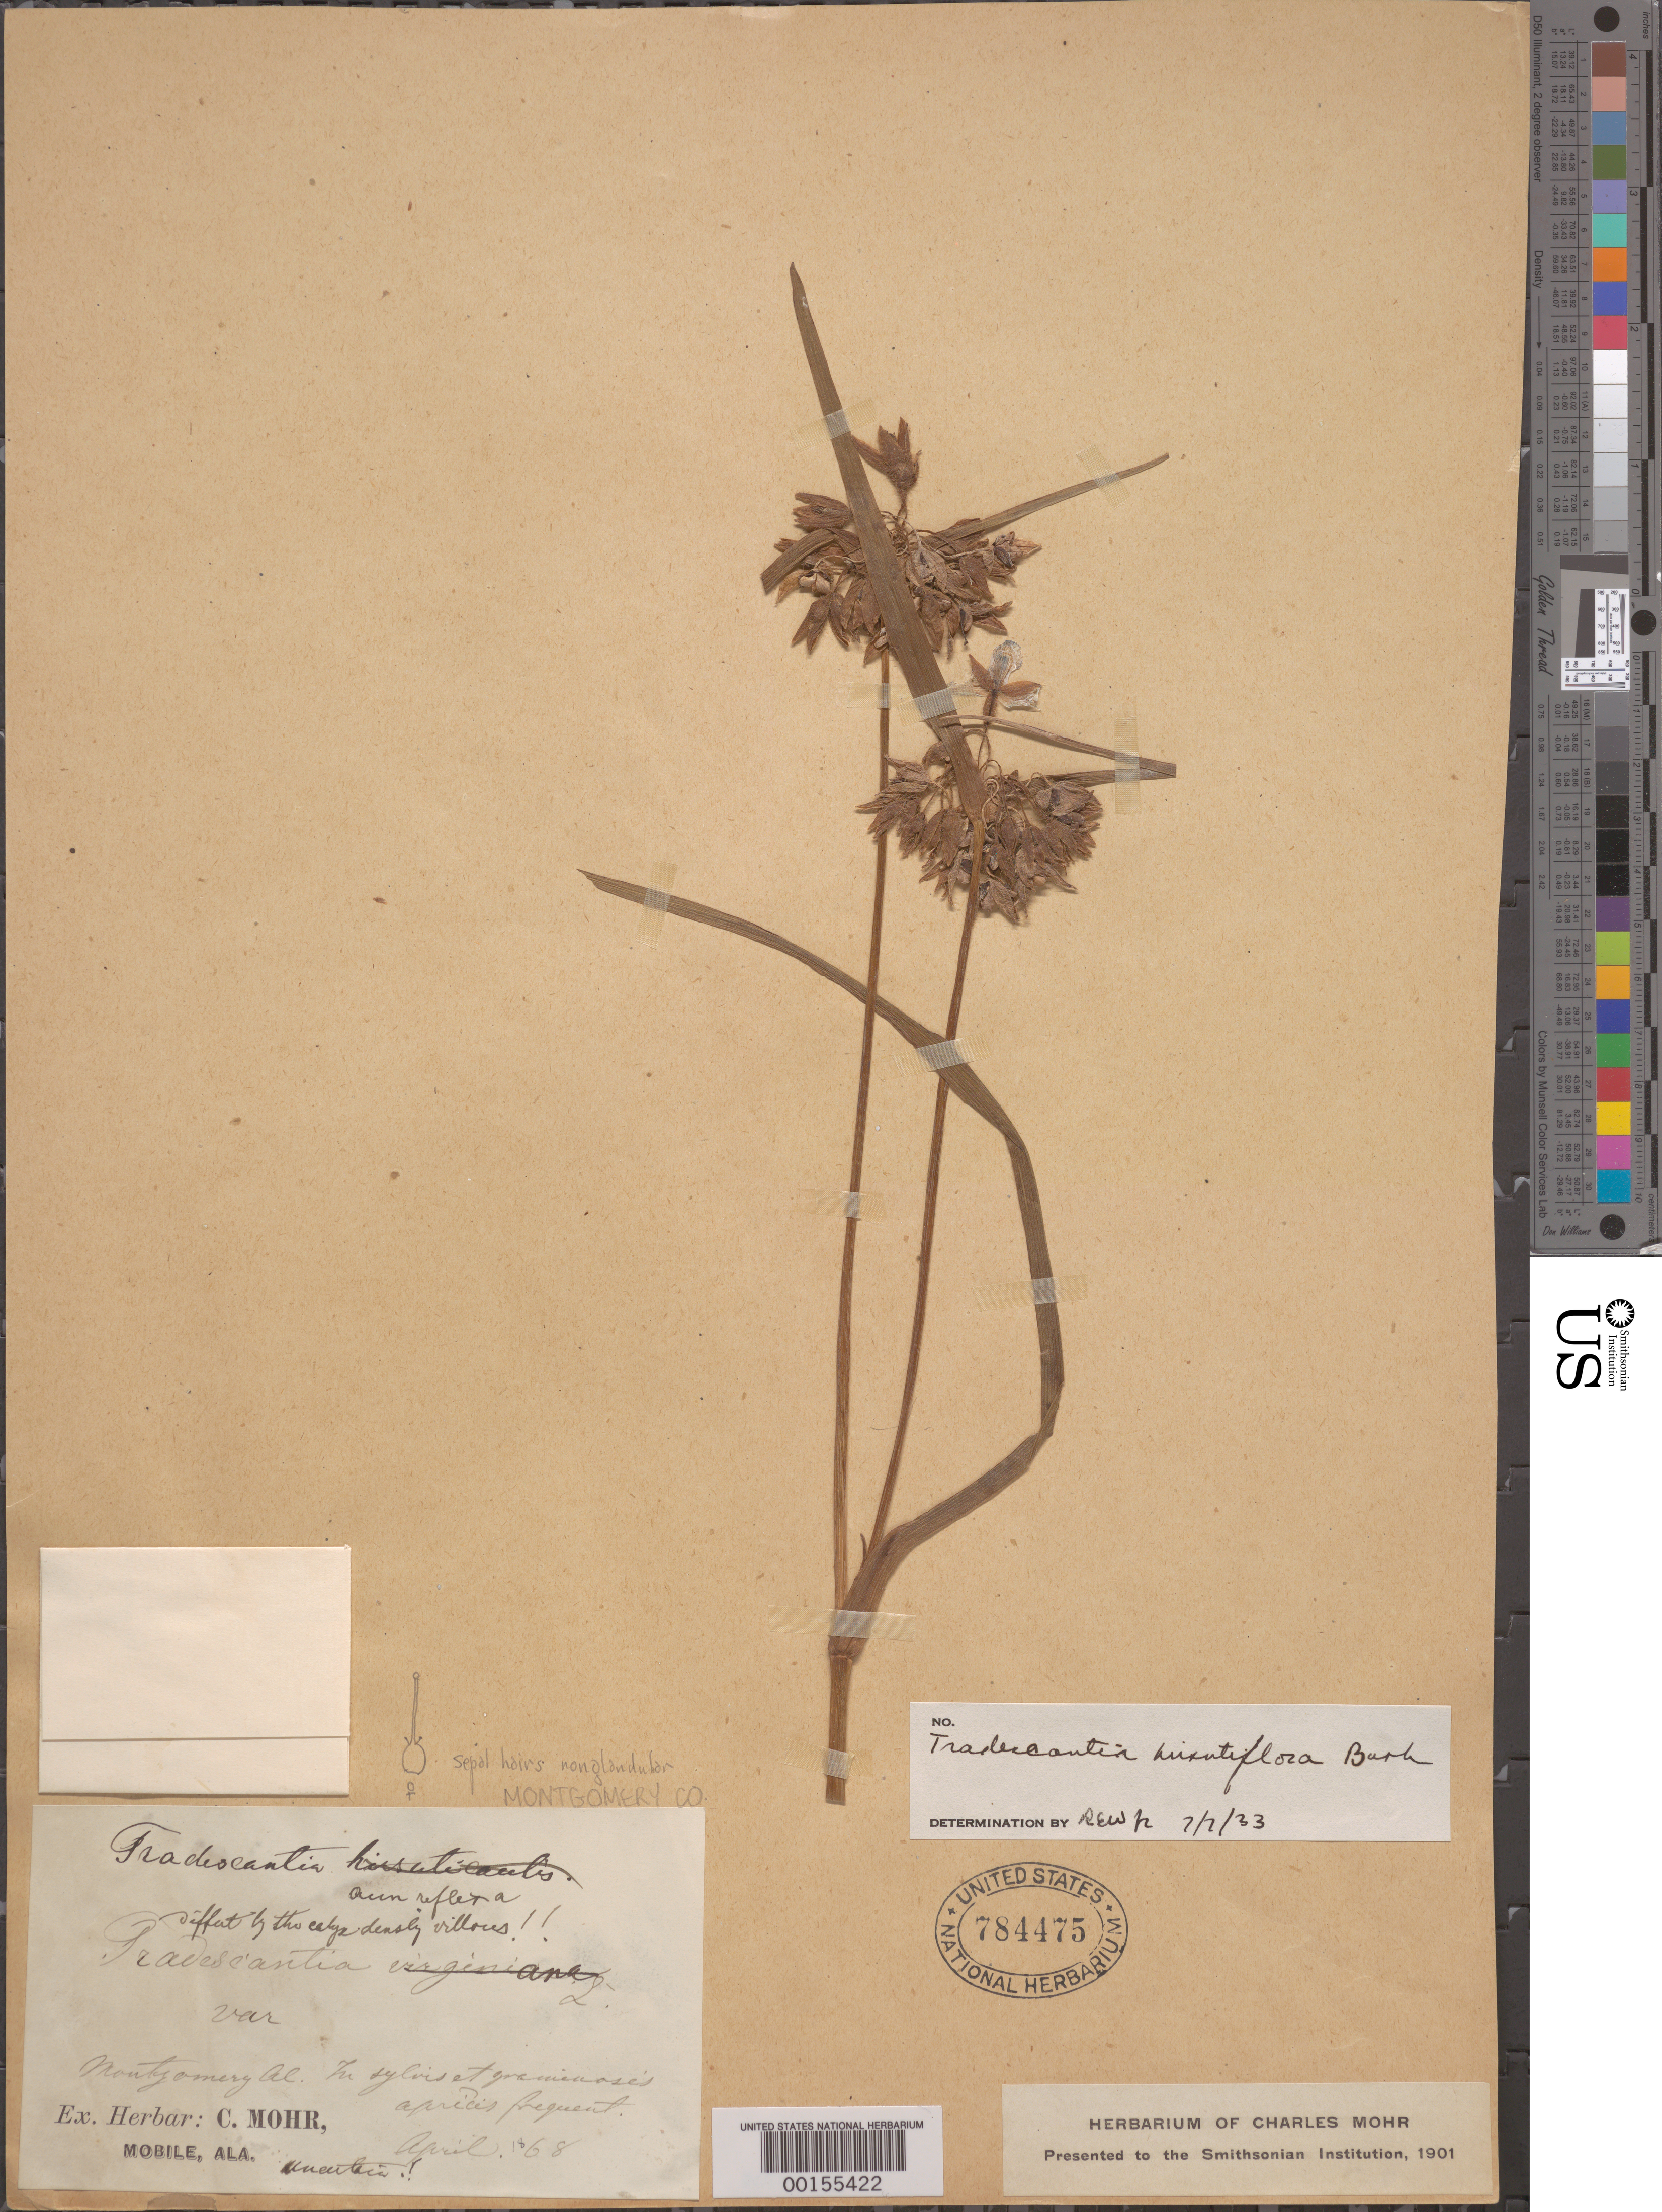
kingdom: Plantae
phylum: Tracheophyta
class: Liliopsida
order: Commelinales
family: Commelinaceae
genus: Tradescantia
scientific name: Tradescantia hirsutiflora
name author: Bush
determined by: REW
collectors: C. T. Mohr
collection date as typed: Apr 1868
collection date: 1868-04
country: United States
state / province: Alabama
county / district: Montgomery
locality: Montgomery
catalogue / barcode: US 784475